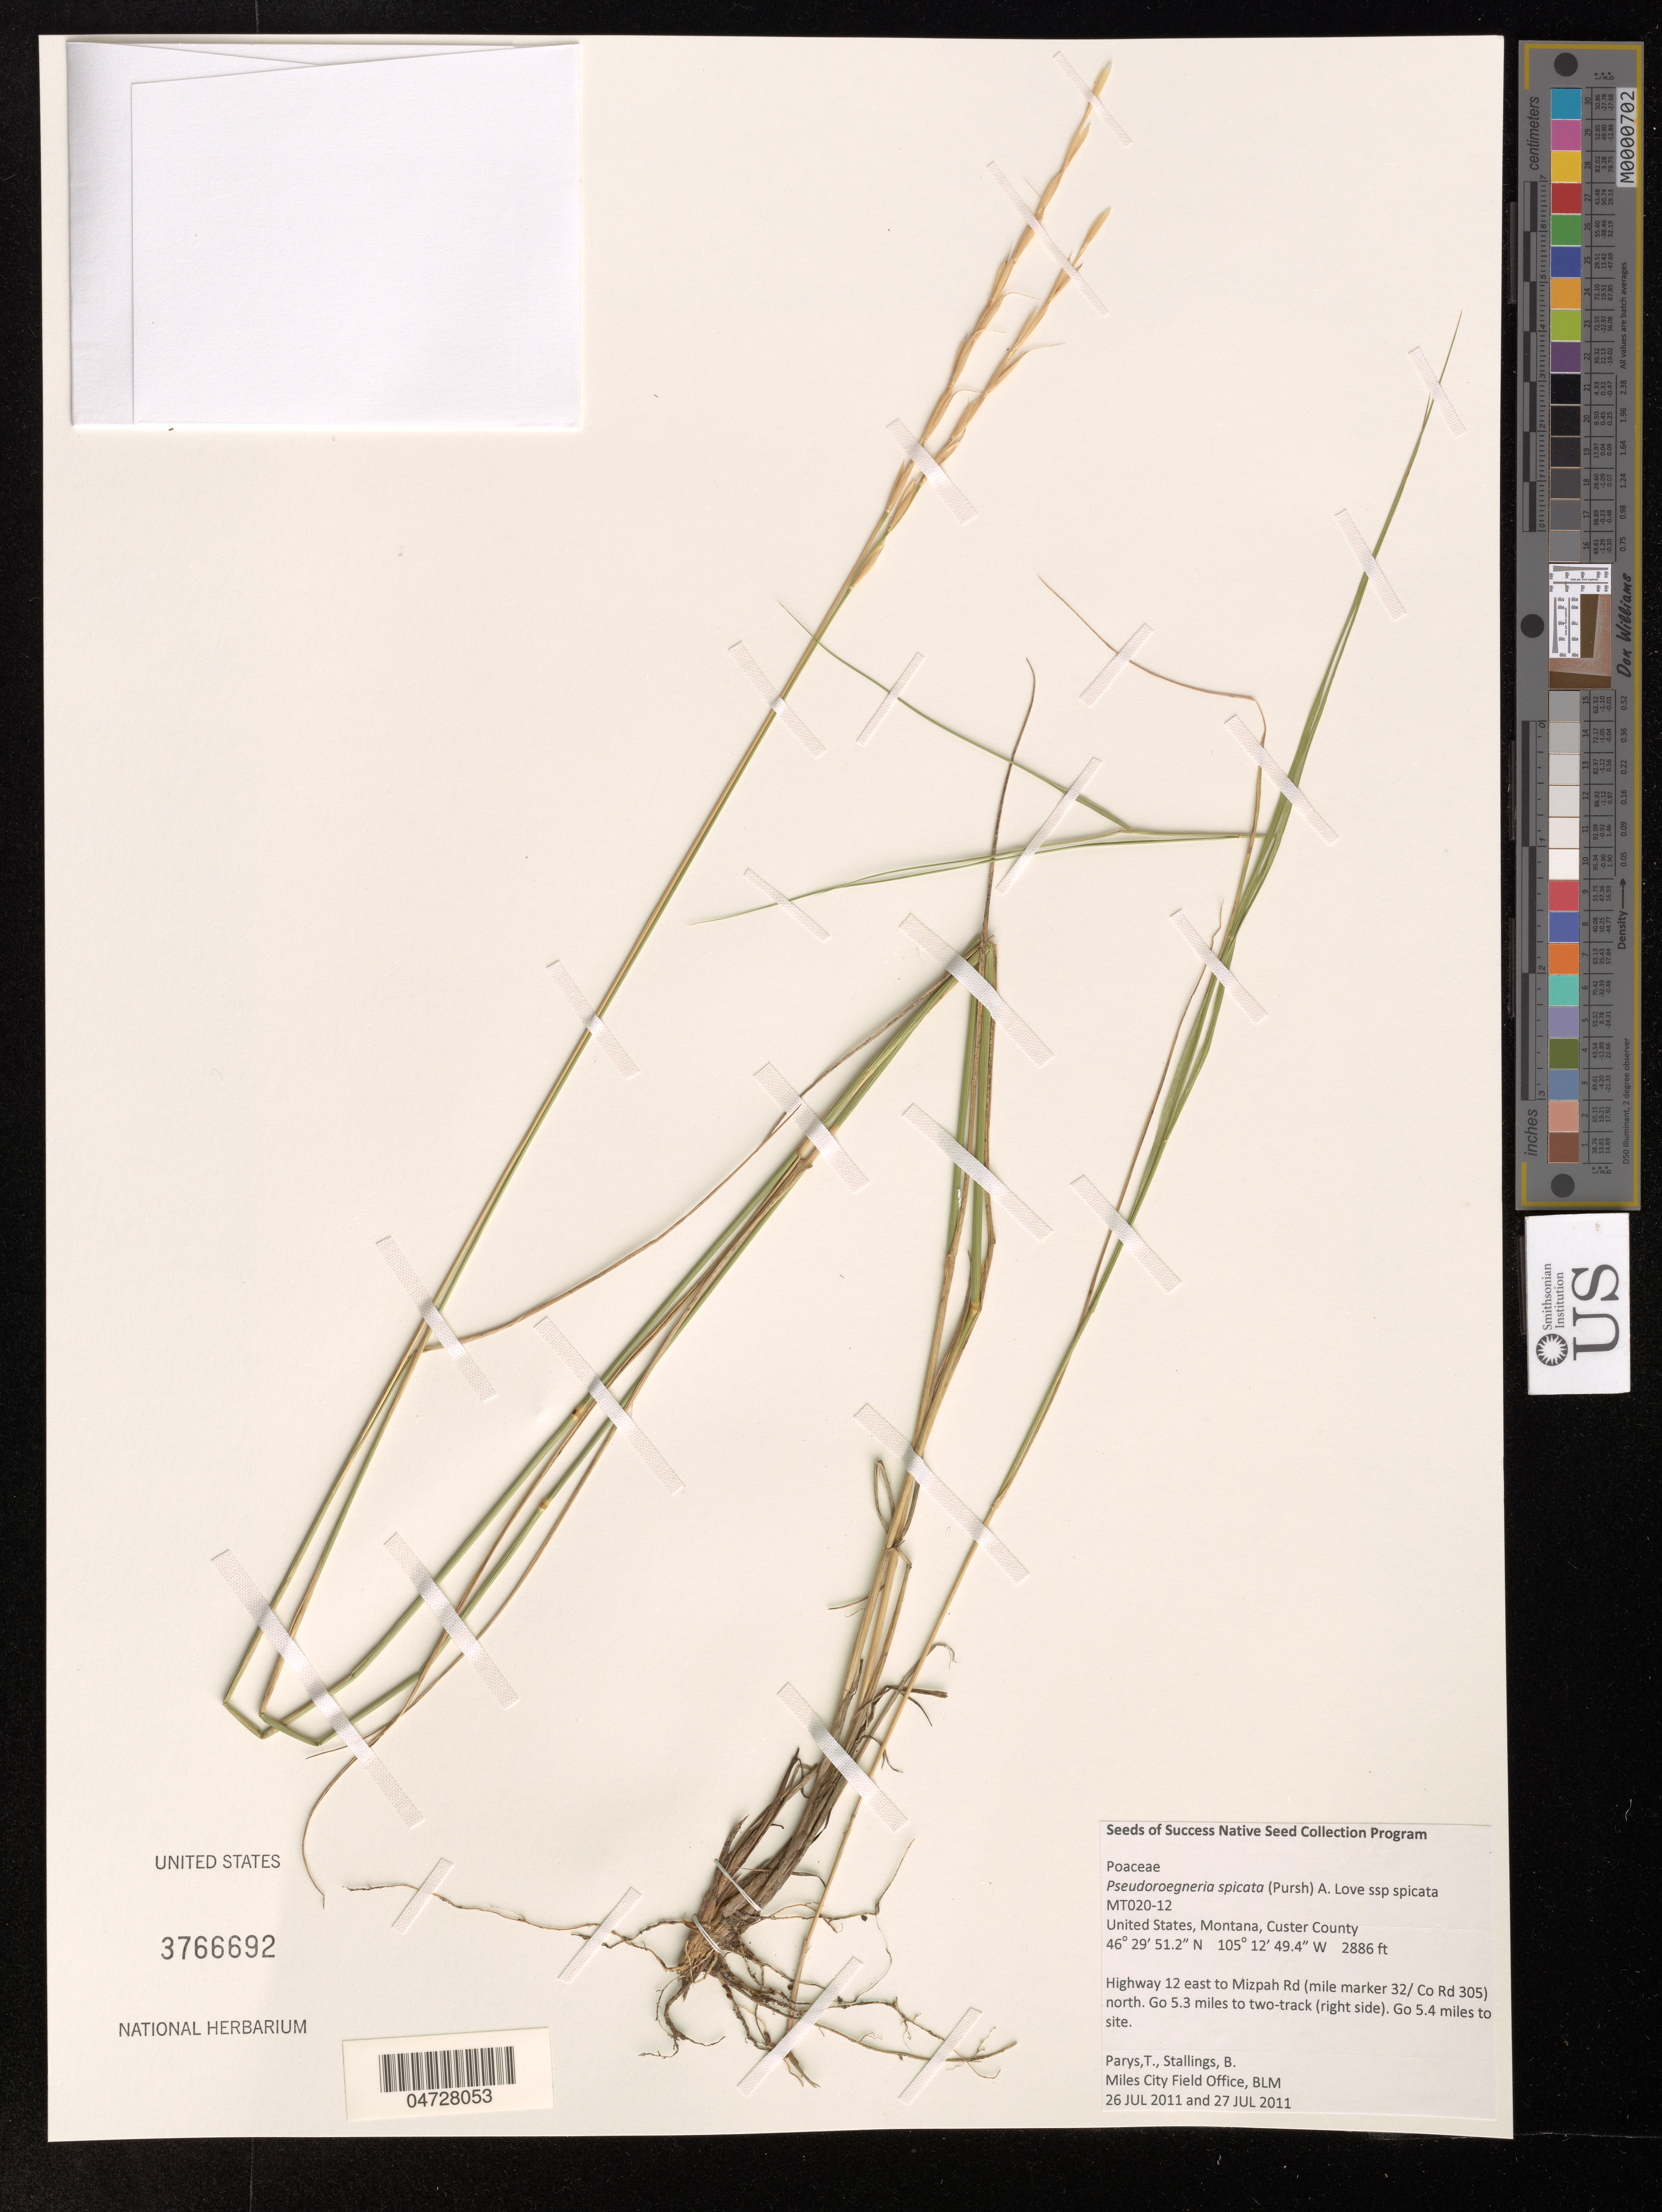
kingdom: Plantae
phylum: Tracheophyta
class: Liliopsida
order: Poales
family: Poaceae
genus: Pseudoroegneria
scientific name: Pseudoroegneria spicata subsp. spicata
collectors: T. Parys & B. Stallings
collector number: MT020-12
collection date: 2011-07-26/2011-07-27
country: United States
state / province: South Dakota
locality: Montana, Custer County, Highway 12 east to Mizpah Rd (mile marker 32/Co Rd 305) north.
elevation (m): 880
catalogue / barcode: US 3766692